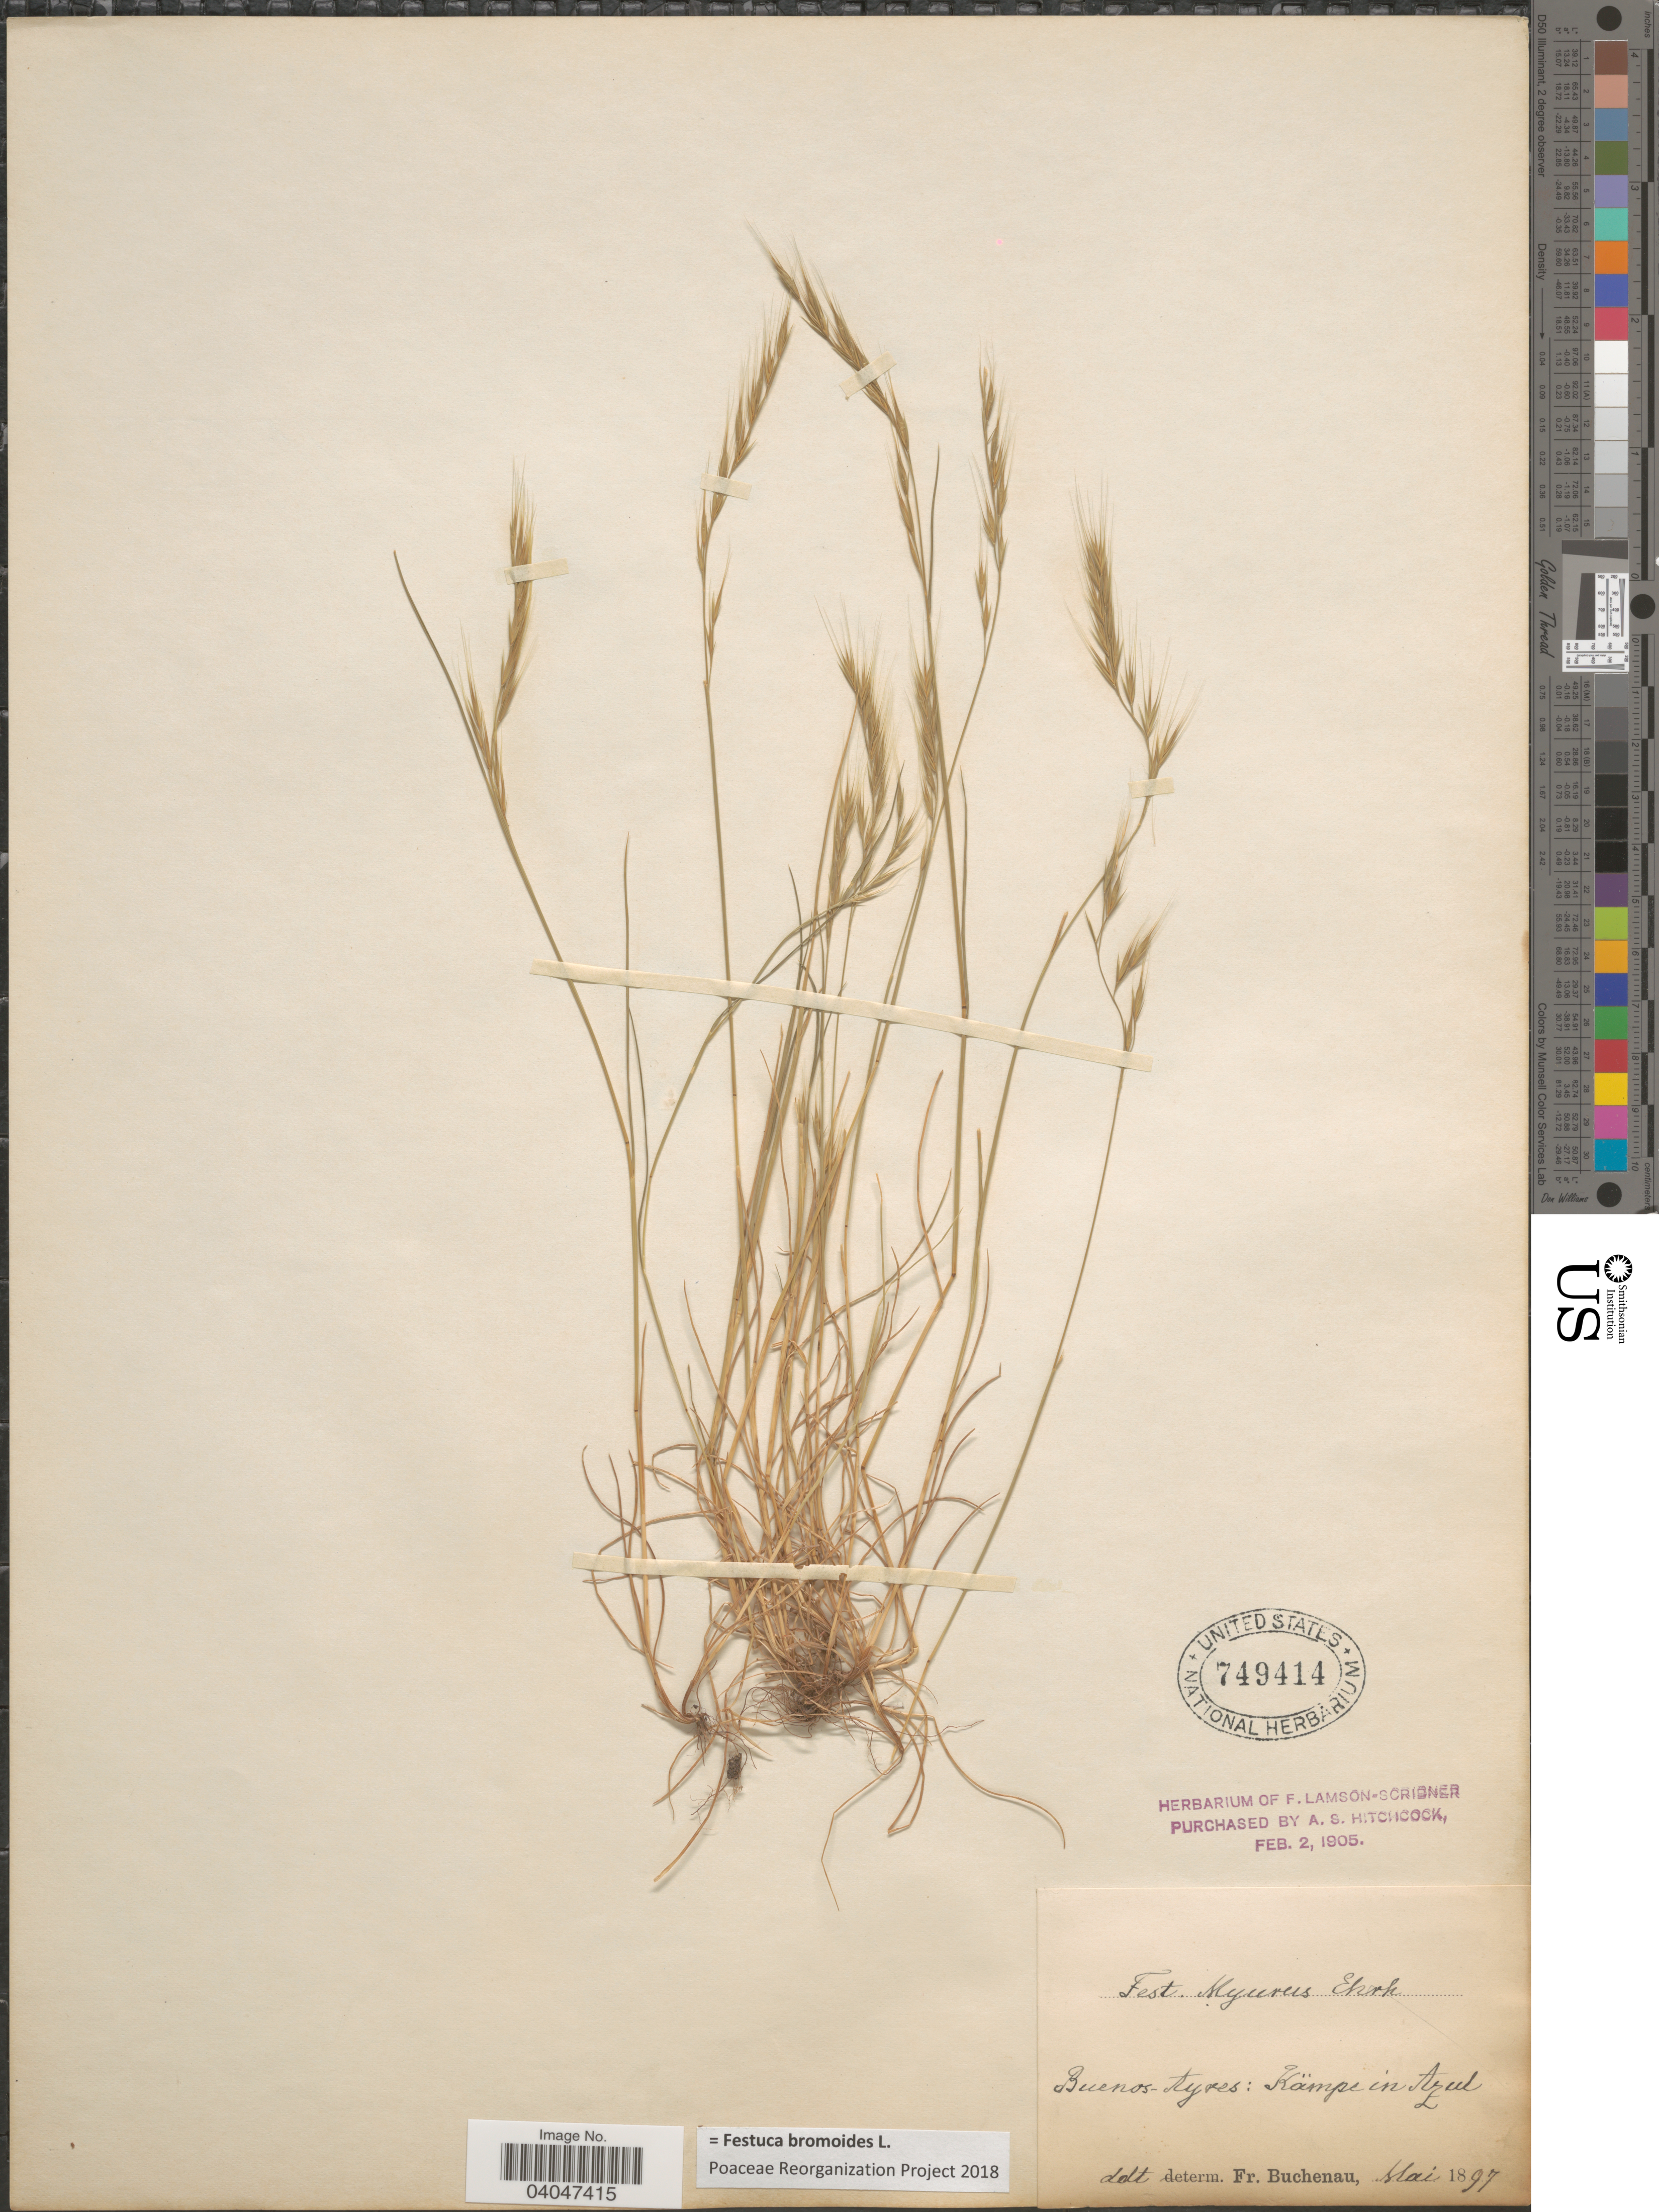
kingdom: Plantae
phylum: Tracheophyta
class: Liliopsida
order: Poales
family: Poaceae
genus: Festuca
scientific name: Festuca bromoides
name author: L.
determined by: Poaceae Reorganization Project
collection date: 1897-05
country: Argentina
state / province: Buenos Aires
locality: Buenos-Ayres: Kämpe in Azul.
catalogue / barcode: US 749414